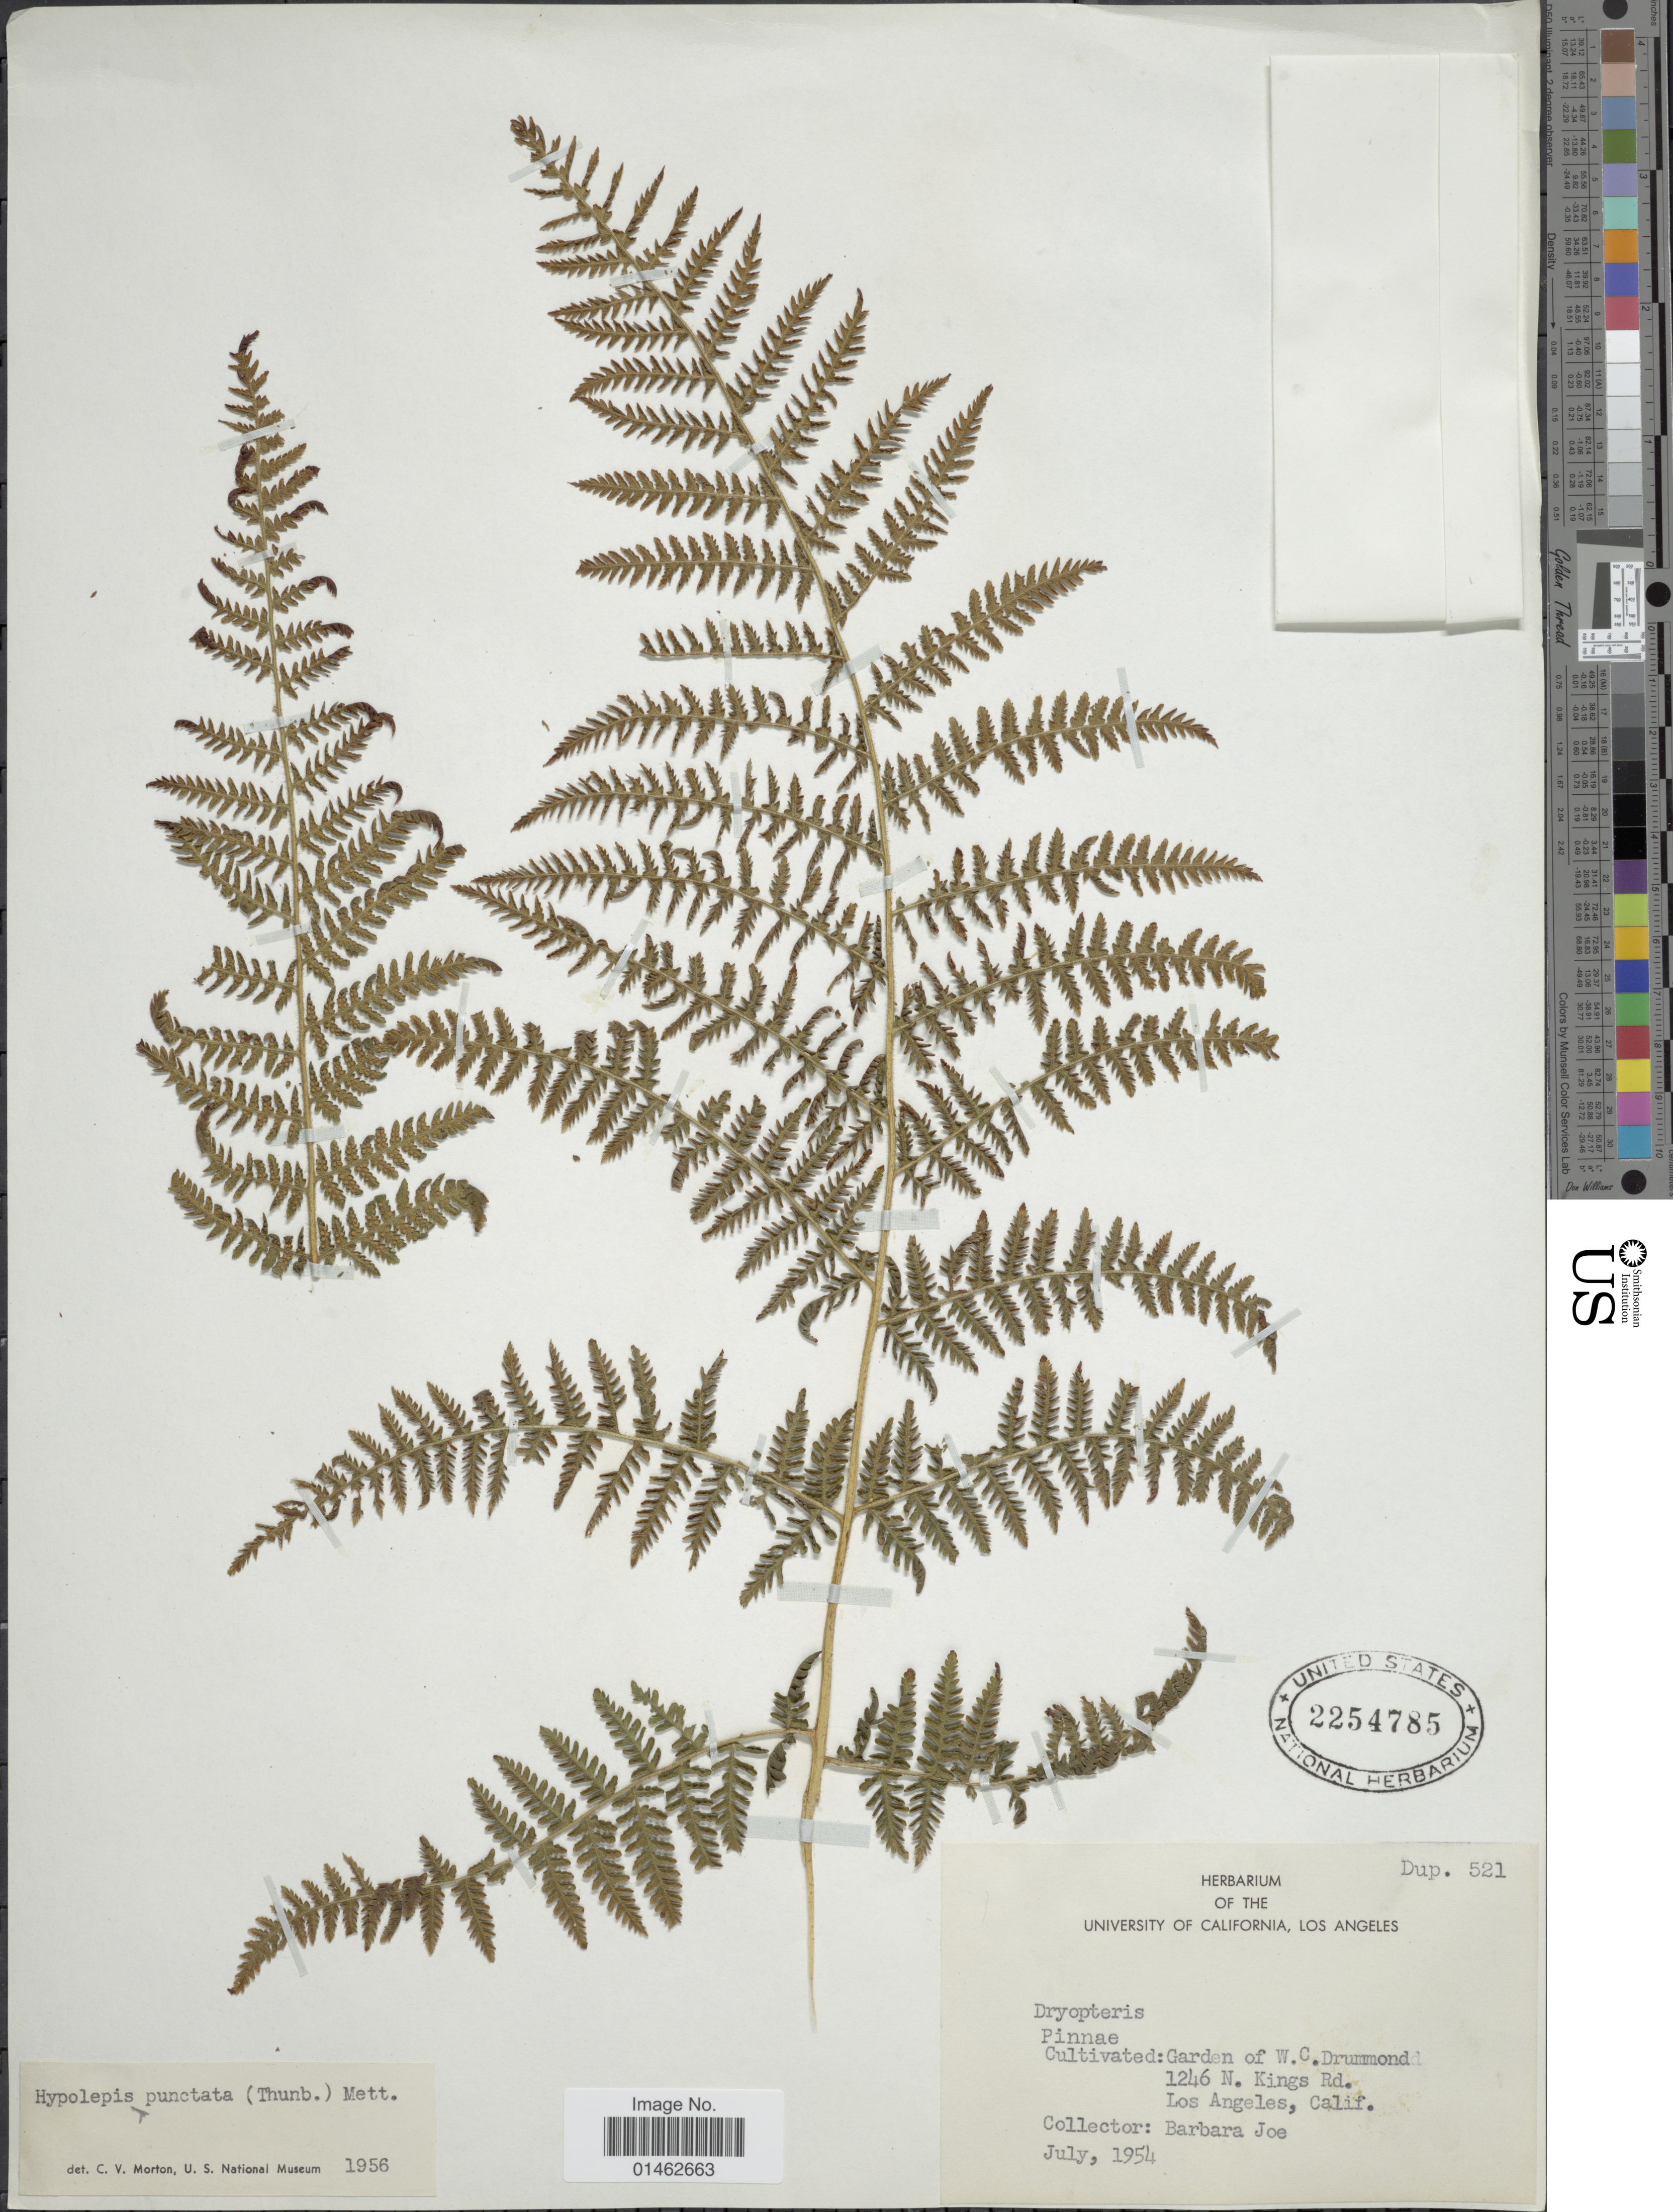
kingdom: Plantae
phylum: Tracheophyta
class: Polypodiopsida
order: Polypodiales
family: Dennstaedtiaceae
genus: Hypolepis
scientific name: Hypolepis punctata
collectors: B. Joe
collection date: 1954-07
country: United States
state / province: California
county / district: Los Angeles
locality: Garden 1246 N. Kings Rd. LOs Angeles, Calif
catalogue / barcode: US 2254785